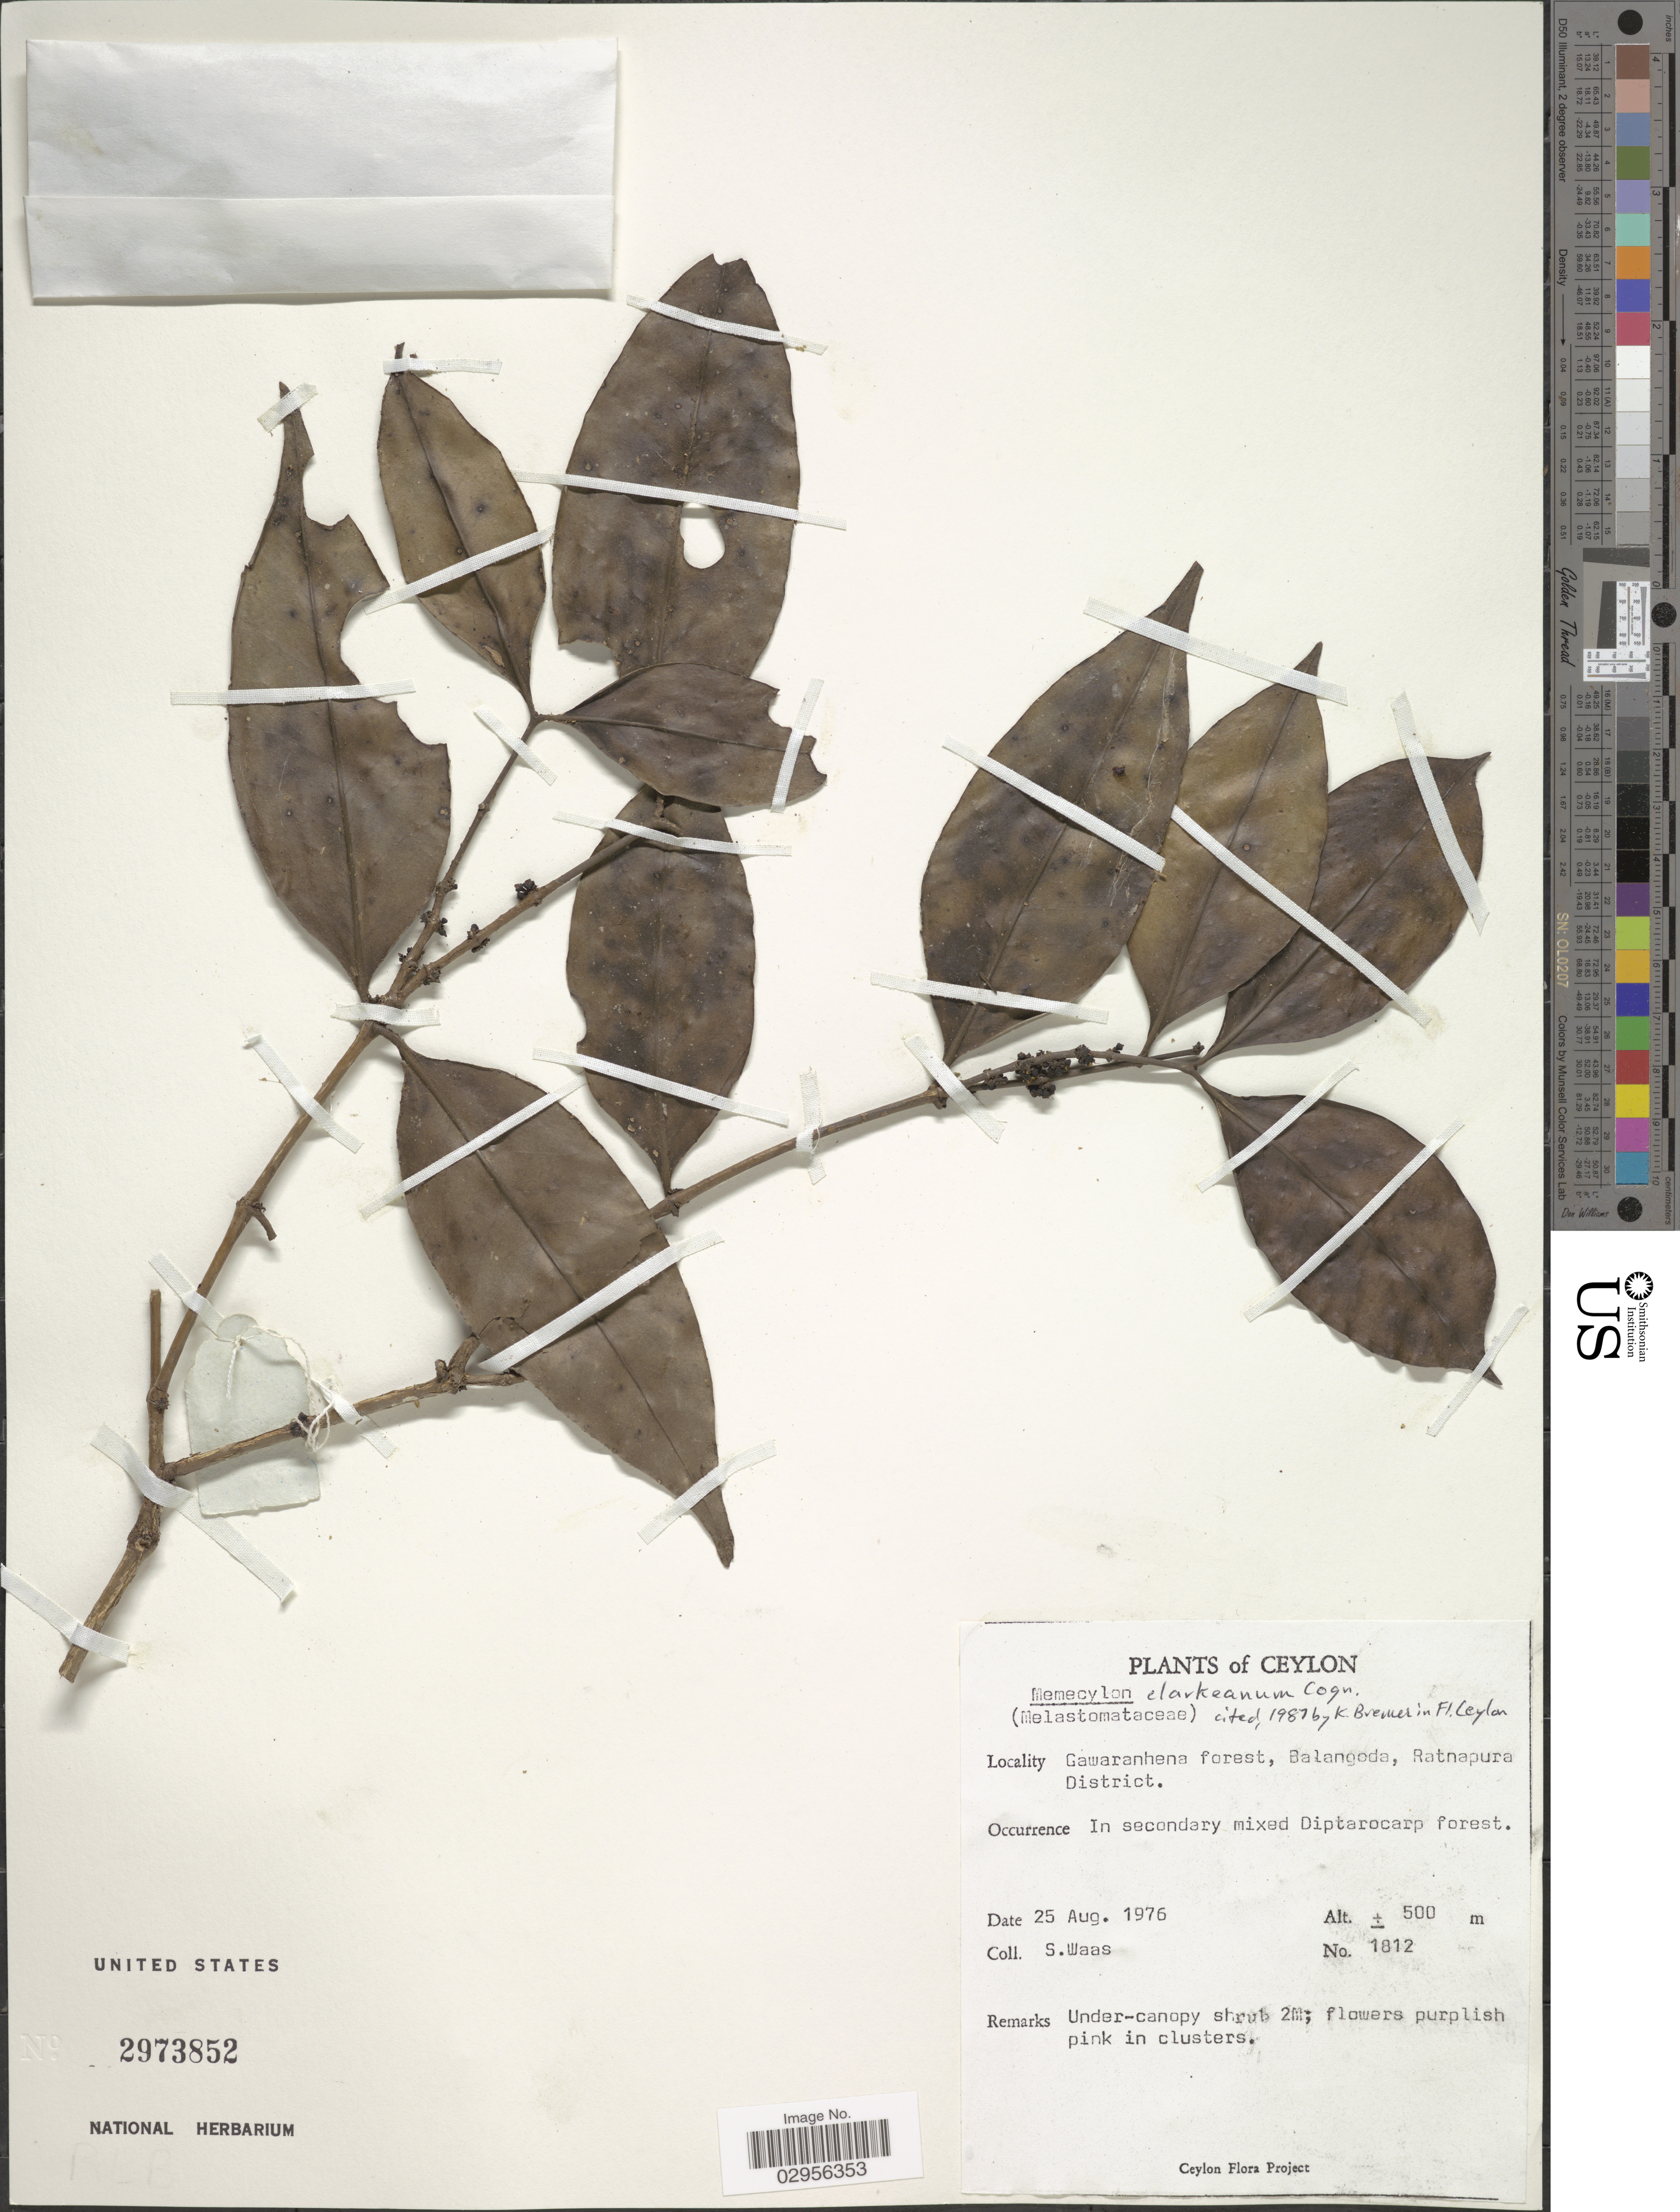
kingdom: Plantae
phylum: Tracheophyta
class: Magnoliopsida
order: Myrtales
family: Melastomataceae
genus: Memecylon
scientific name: Memecylon clarkeanum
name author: Cogn.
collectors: S. Waas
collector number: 1812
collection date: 1976-08-25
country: Sri Lanka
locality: Ceylon. Gawaranhena forest, Balangoda, Ratnapura District.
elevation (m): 500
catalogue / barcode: US 2973852